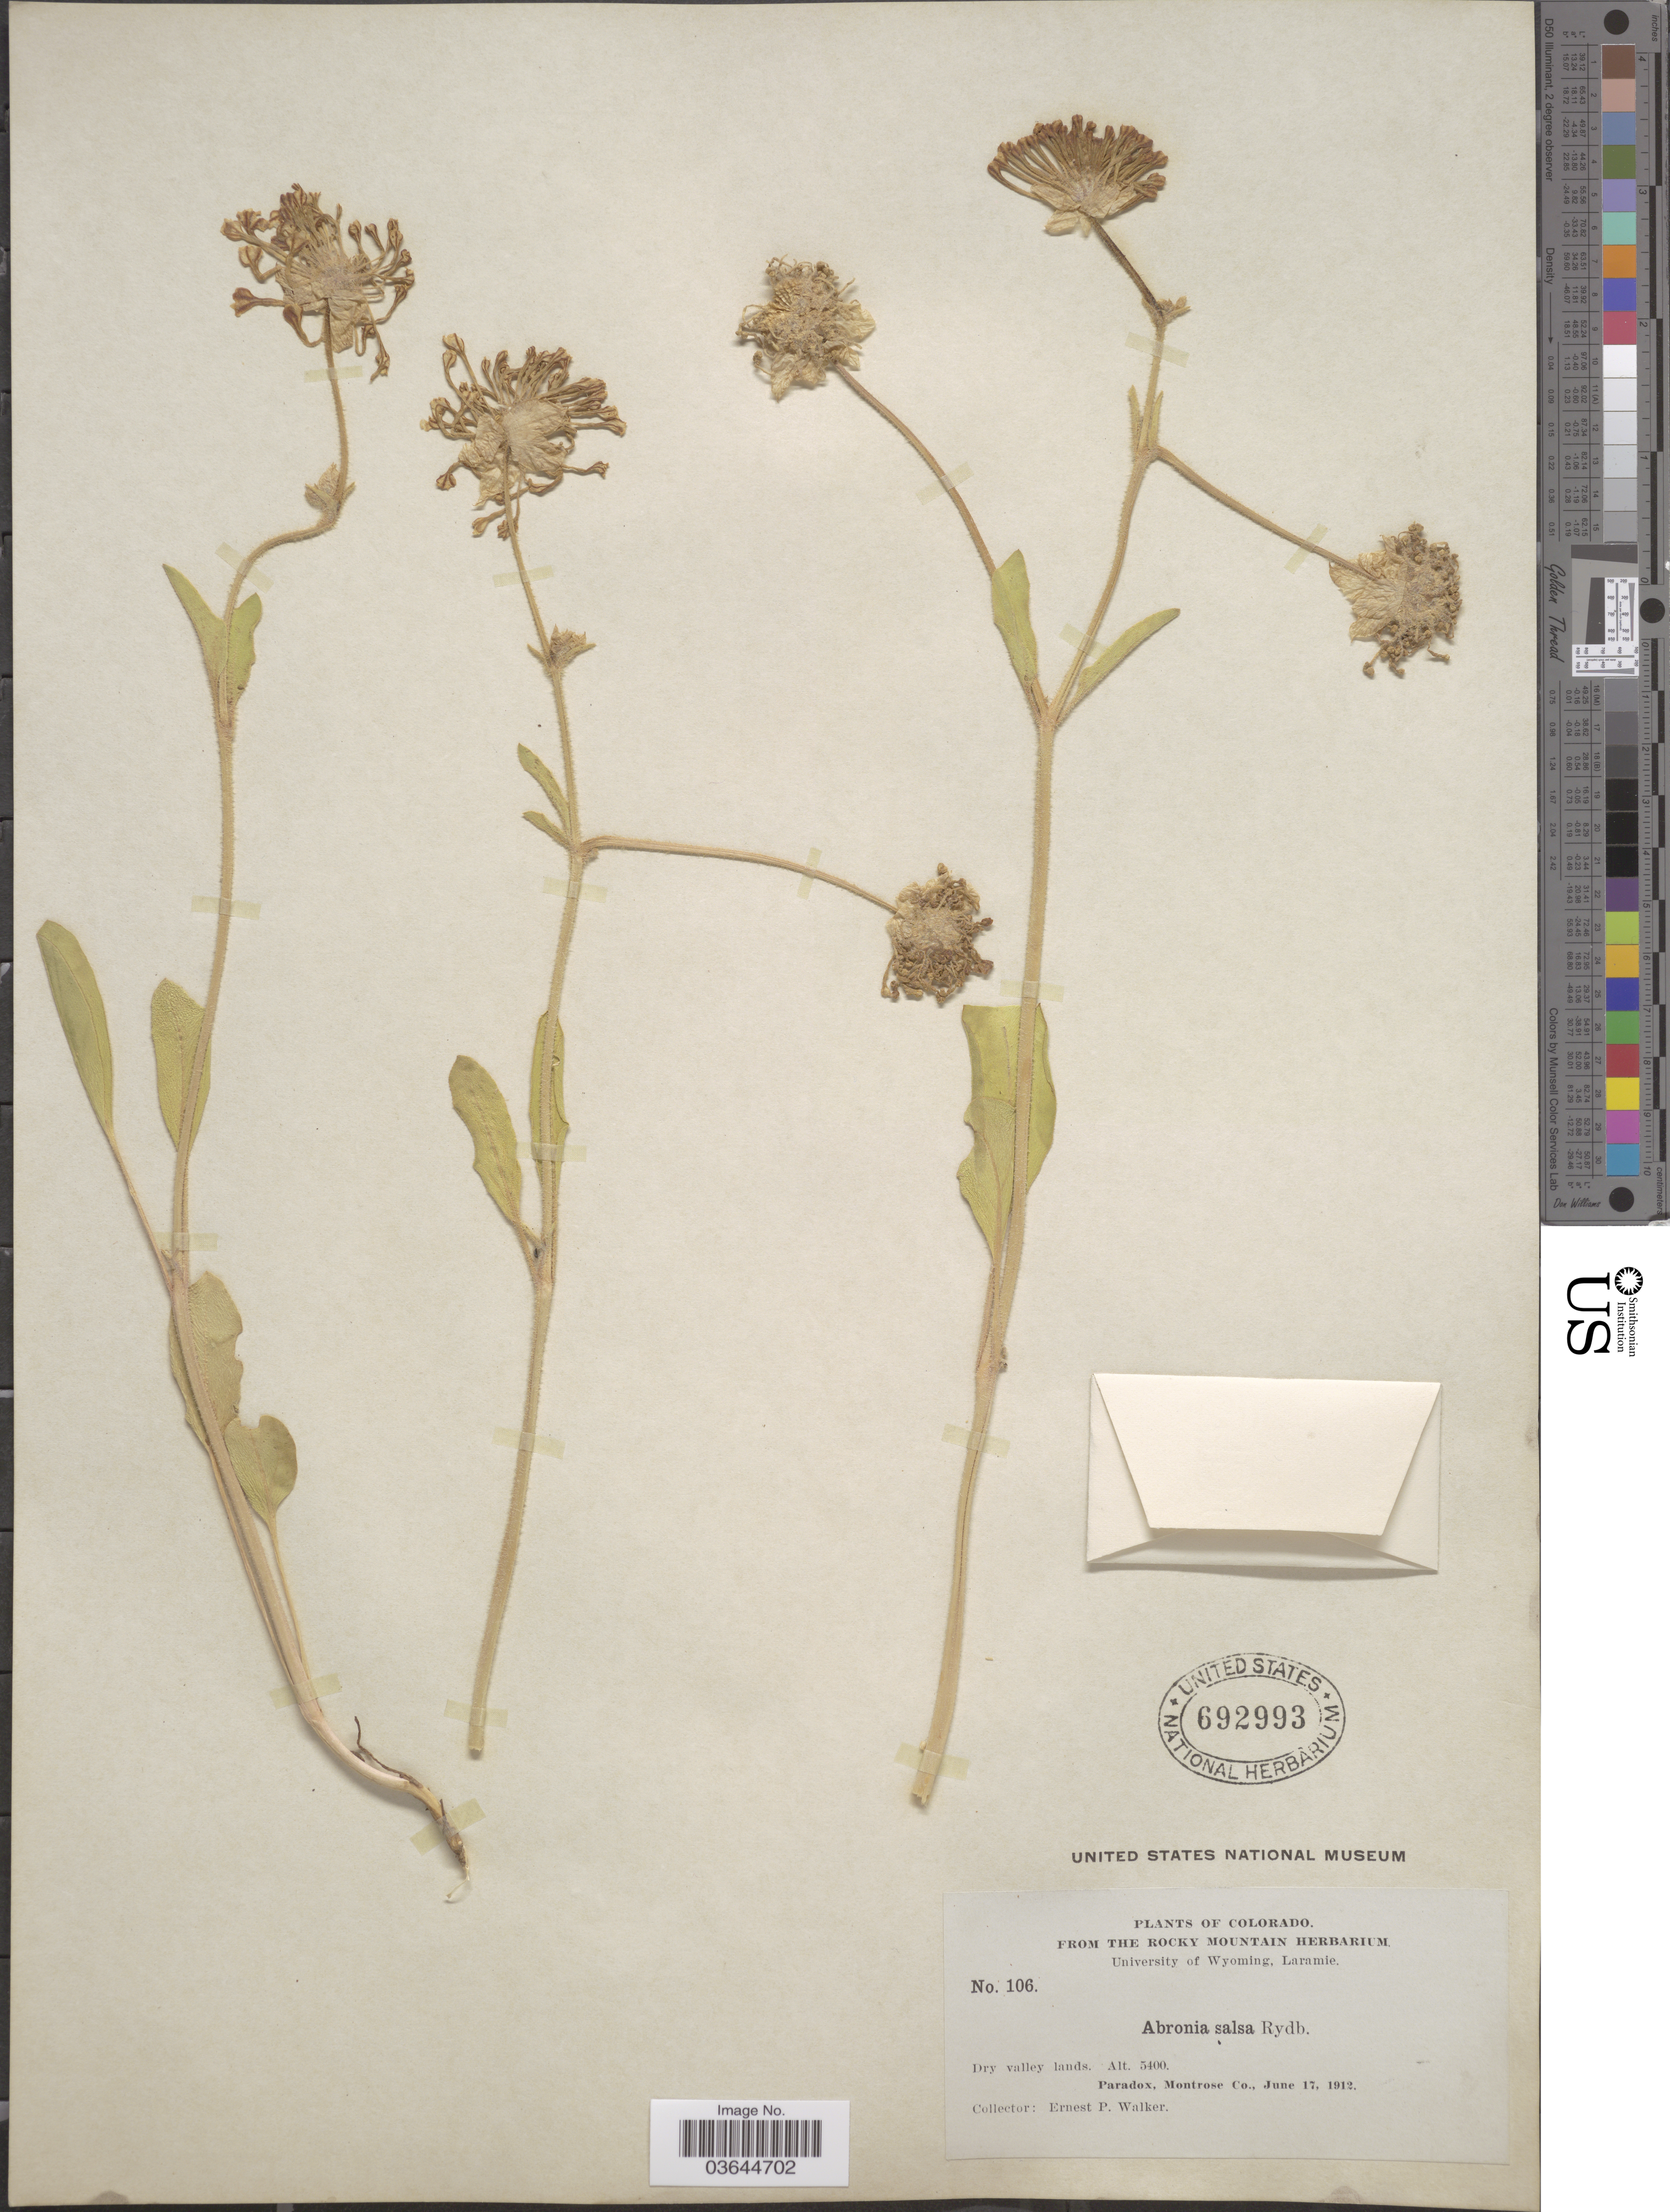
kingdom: Plantae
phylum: Tracheophyta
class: Magnoliopsida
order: Caryophyllales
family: Nyctaginaceae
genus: Abronia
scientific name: Abronia fragrans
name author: Nutt. ex Hook.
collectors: E. P. Walker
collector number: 106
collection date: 1912-06-17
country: United States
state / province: Colorado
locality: Dry valley lands. Paradox, Montrose Co.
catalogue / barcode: US 692993